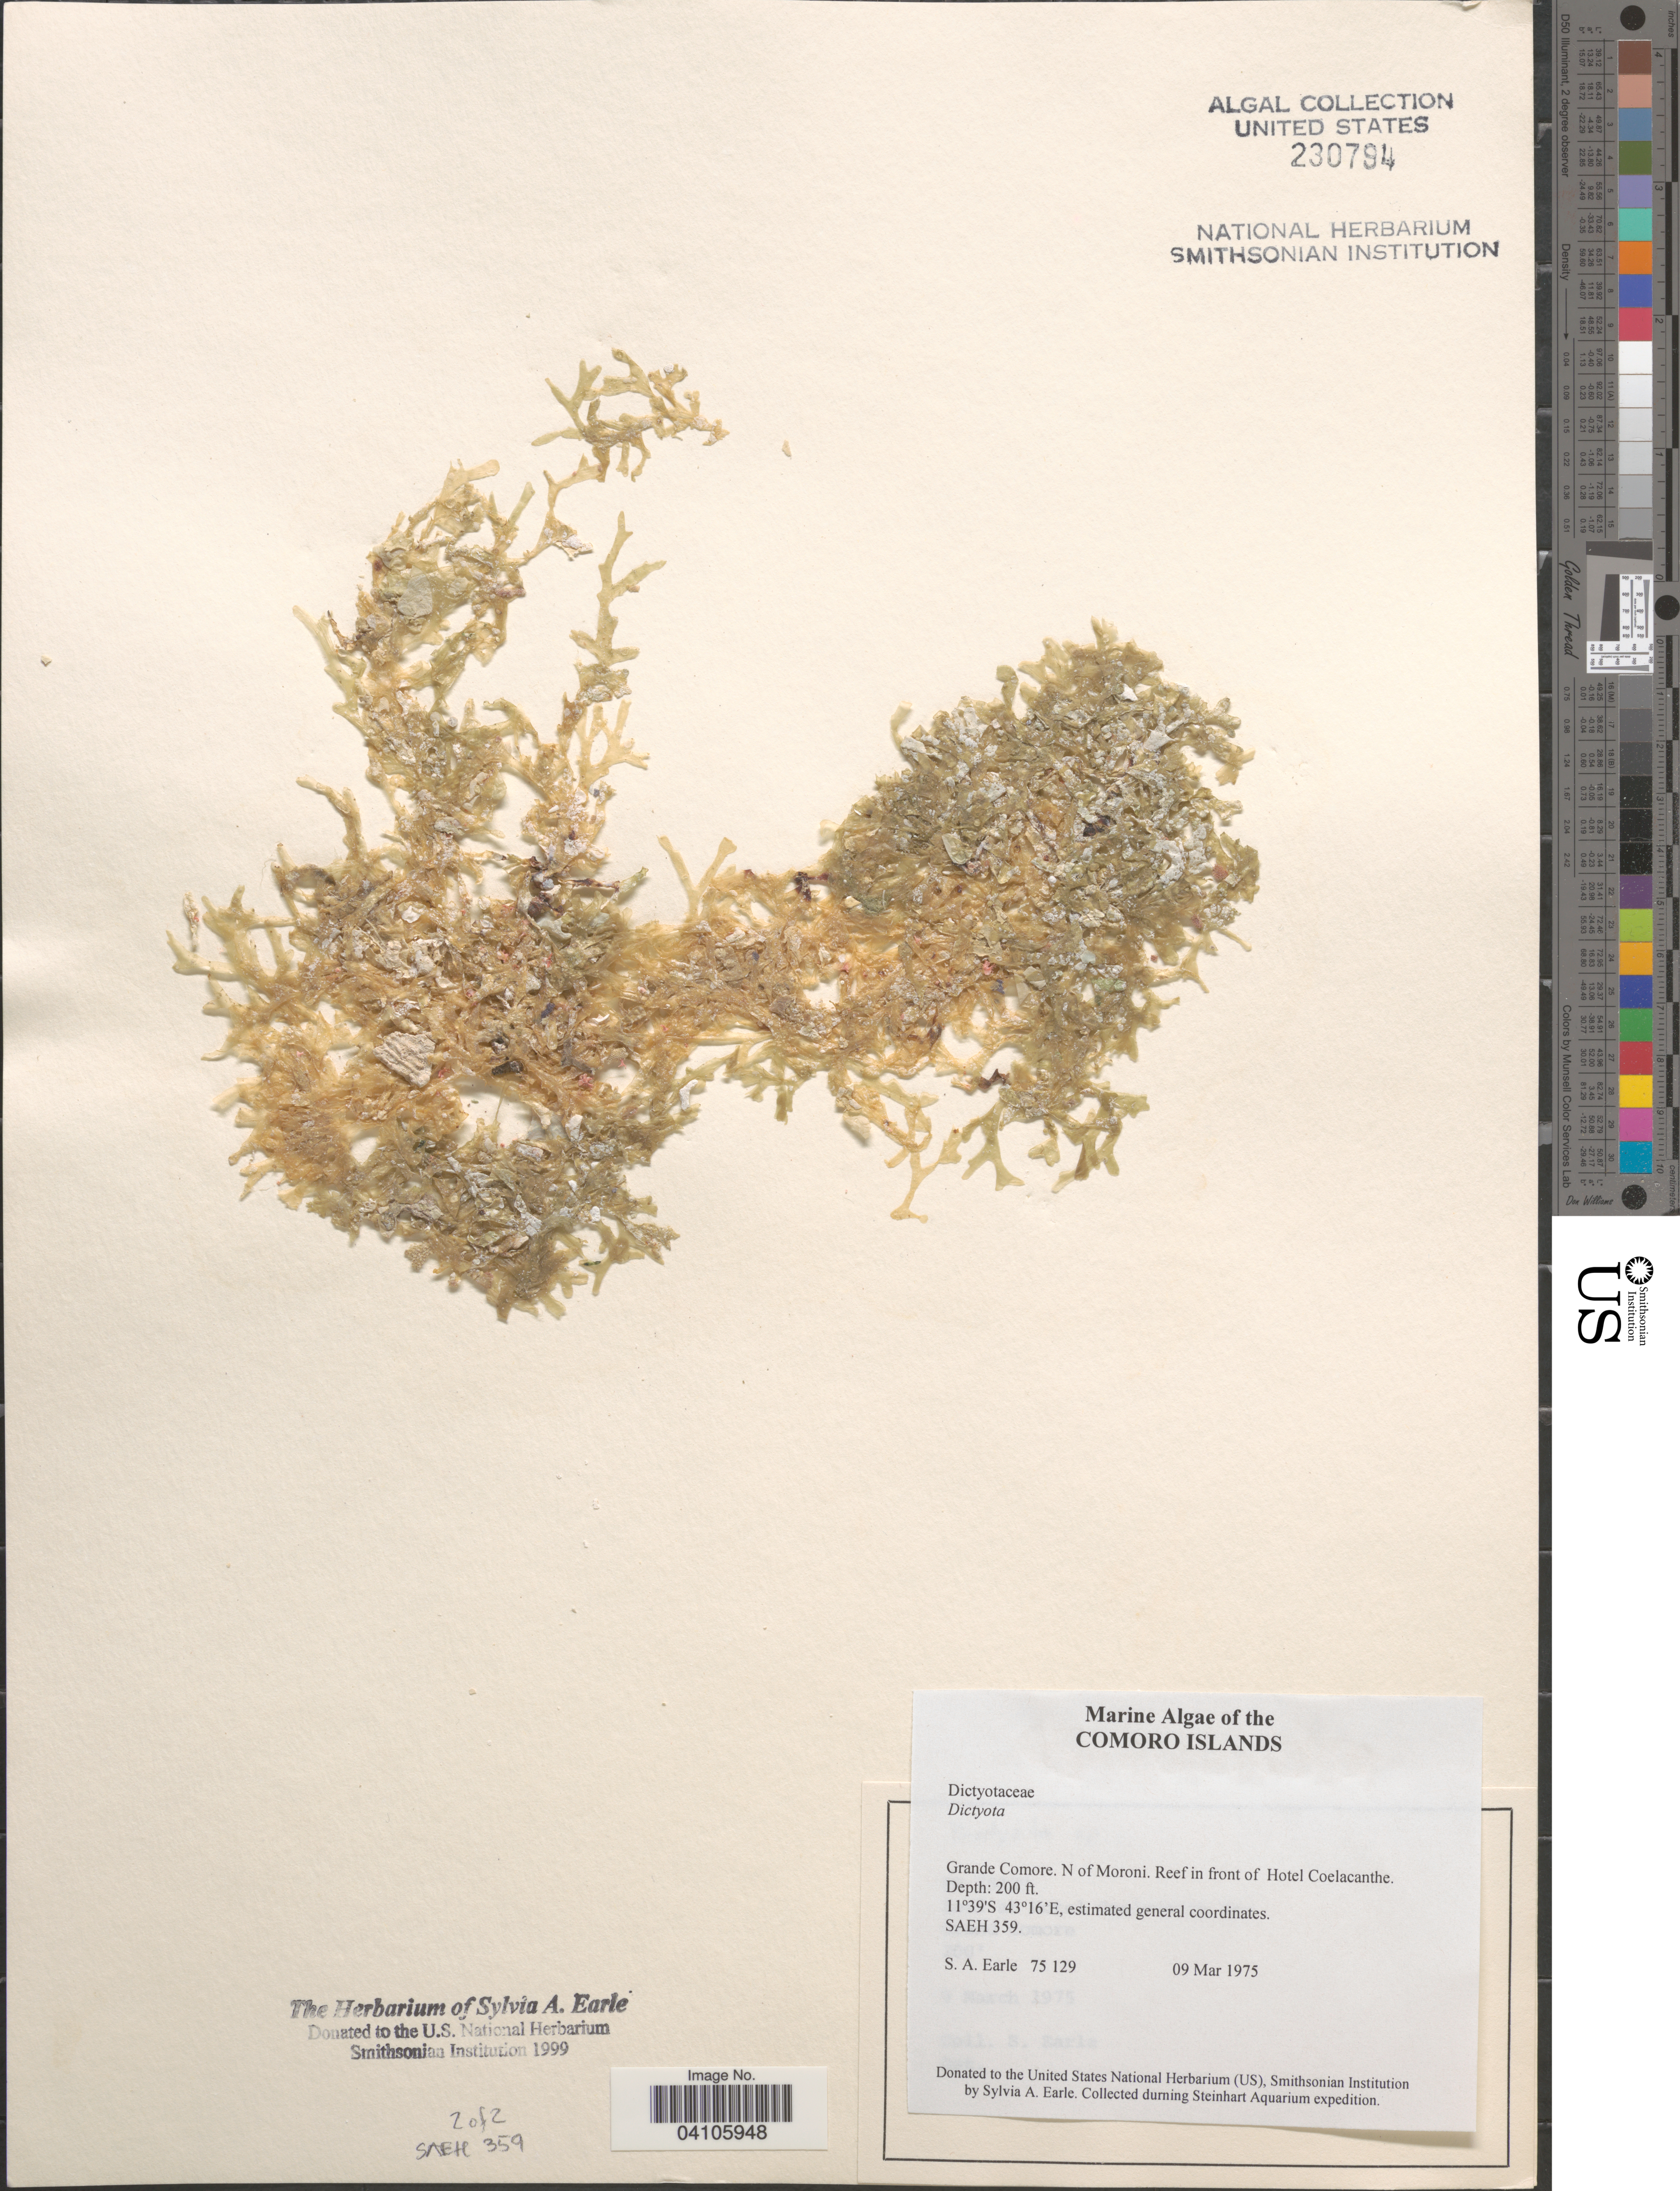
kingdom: Chromista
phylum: Ochrophyta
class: Phaeophyceae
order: Dictyotales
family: Dictyotaceae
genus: Dictyota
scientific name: Dictyota sp.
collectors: S. A. Earle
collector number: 75129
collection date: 1975-03-09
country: Comoros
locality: Grande Comore. N of Moroni. Reef in front of Hotel Coelacanthe. Steinhart Aquarium expedition.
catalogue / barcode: US 230794